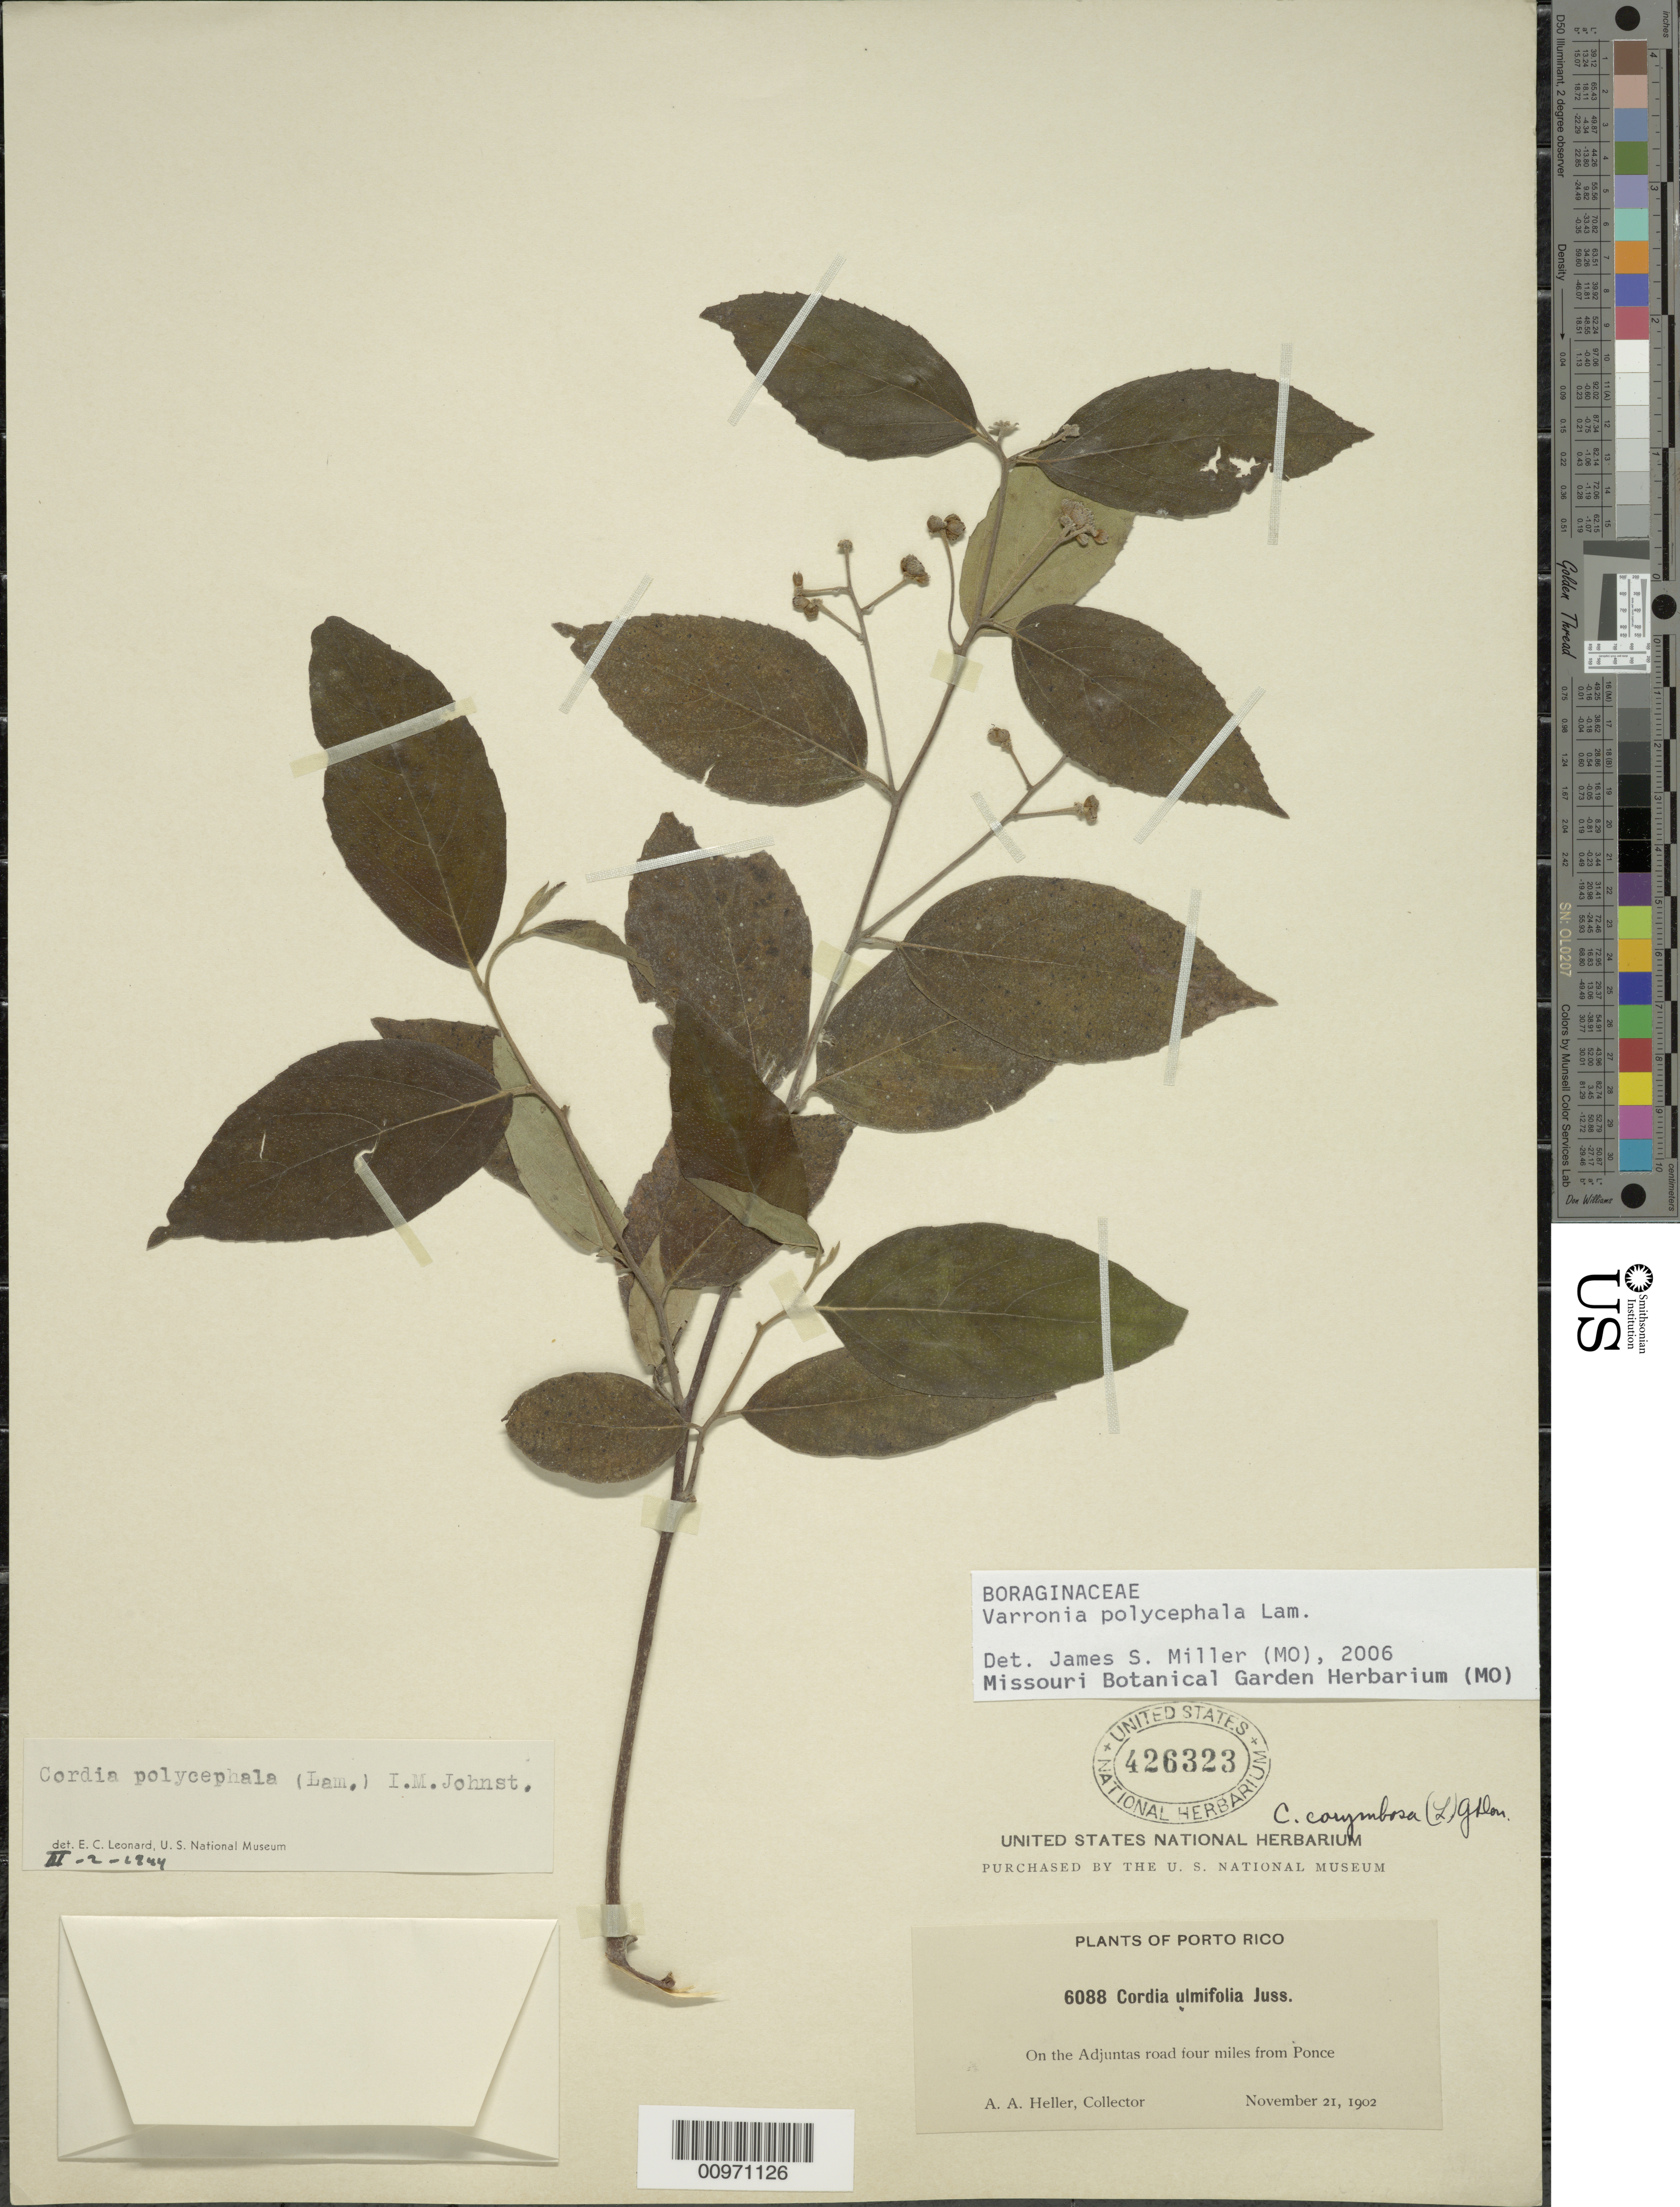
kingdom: Plantae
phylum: Tracheophyta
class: Magnoliopsida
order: Boraginales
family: Cordiaceae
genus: Varronia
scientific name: Varronia polycephala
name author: Lam.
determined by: Miller, James S., (MO), Missouri Botanical Garden (UNITED STATES)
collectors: A. A. Heller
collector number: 6088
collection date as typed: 21 Nov 1902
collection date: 1902-11-21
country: Puerto Rico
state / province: Ponce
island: Puerto Rico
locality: On the Adjuntas road four miles from Ponce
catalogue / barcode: US 426323